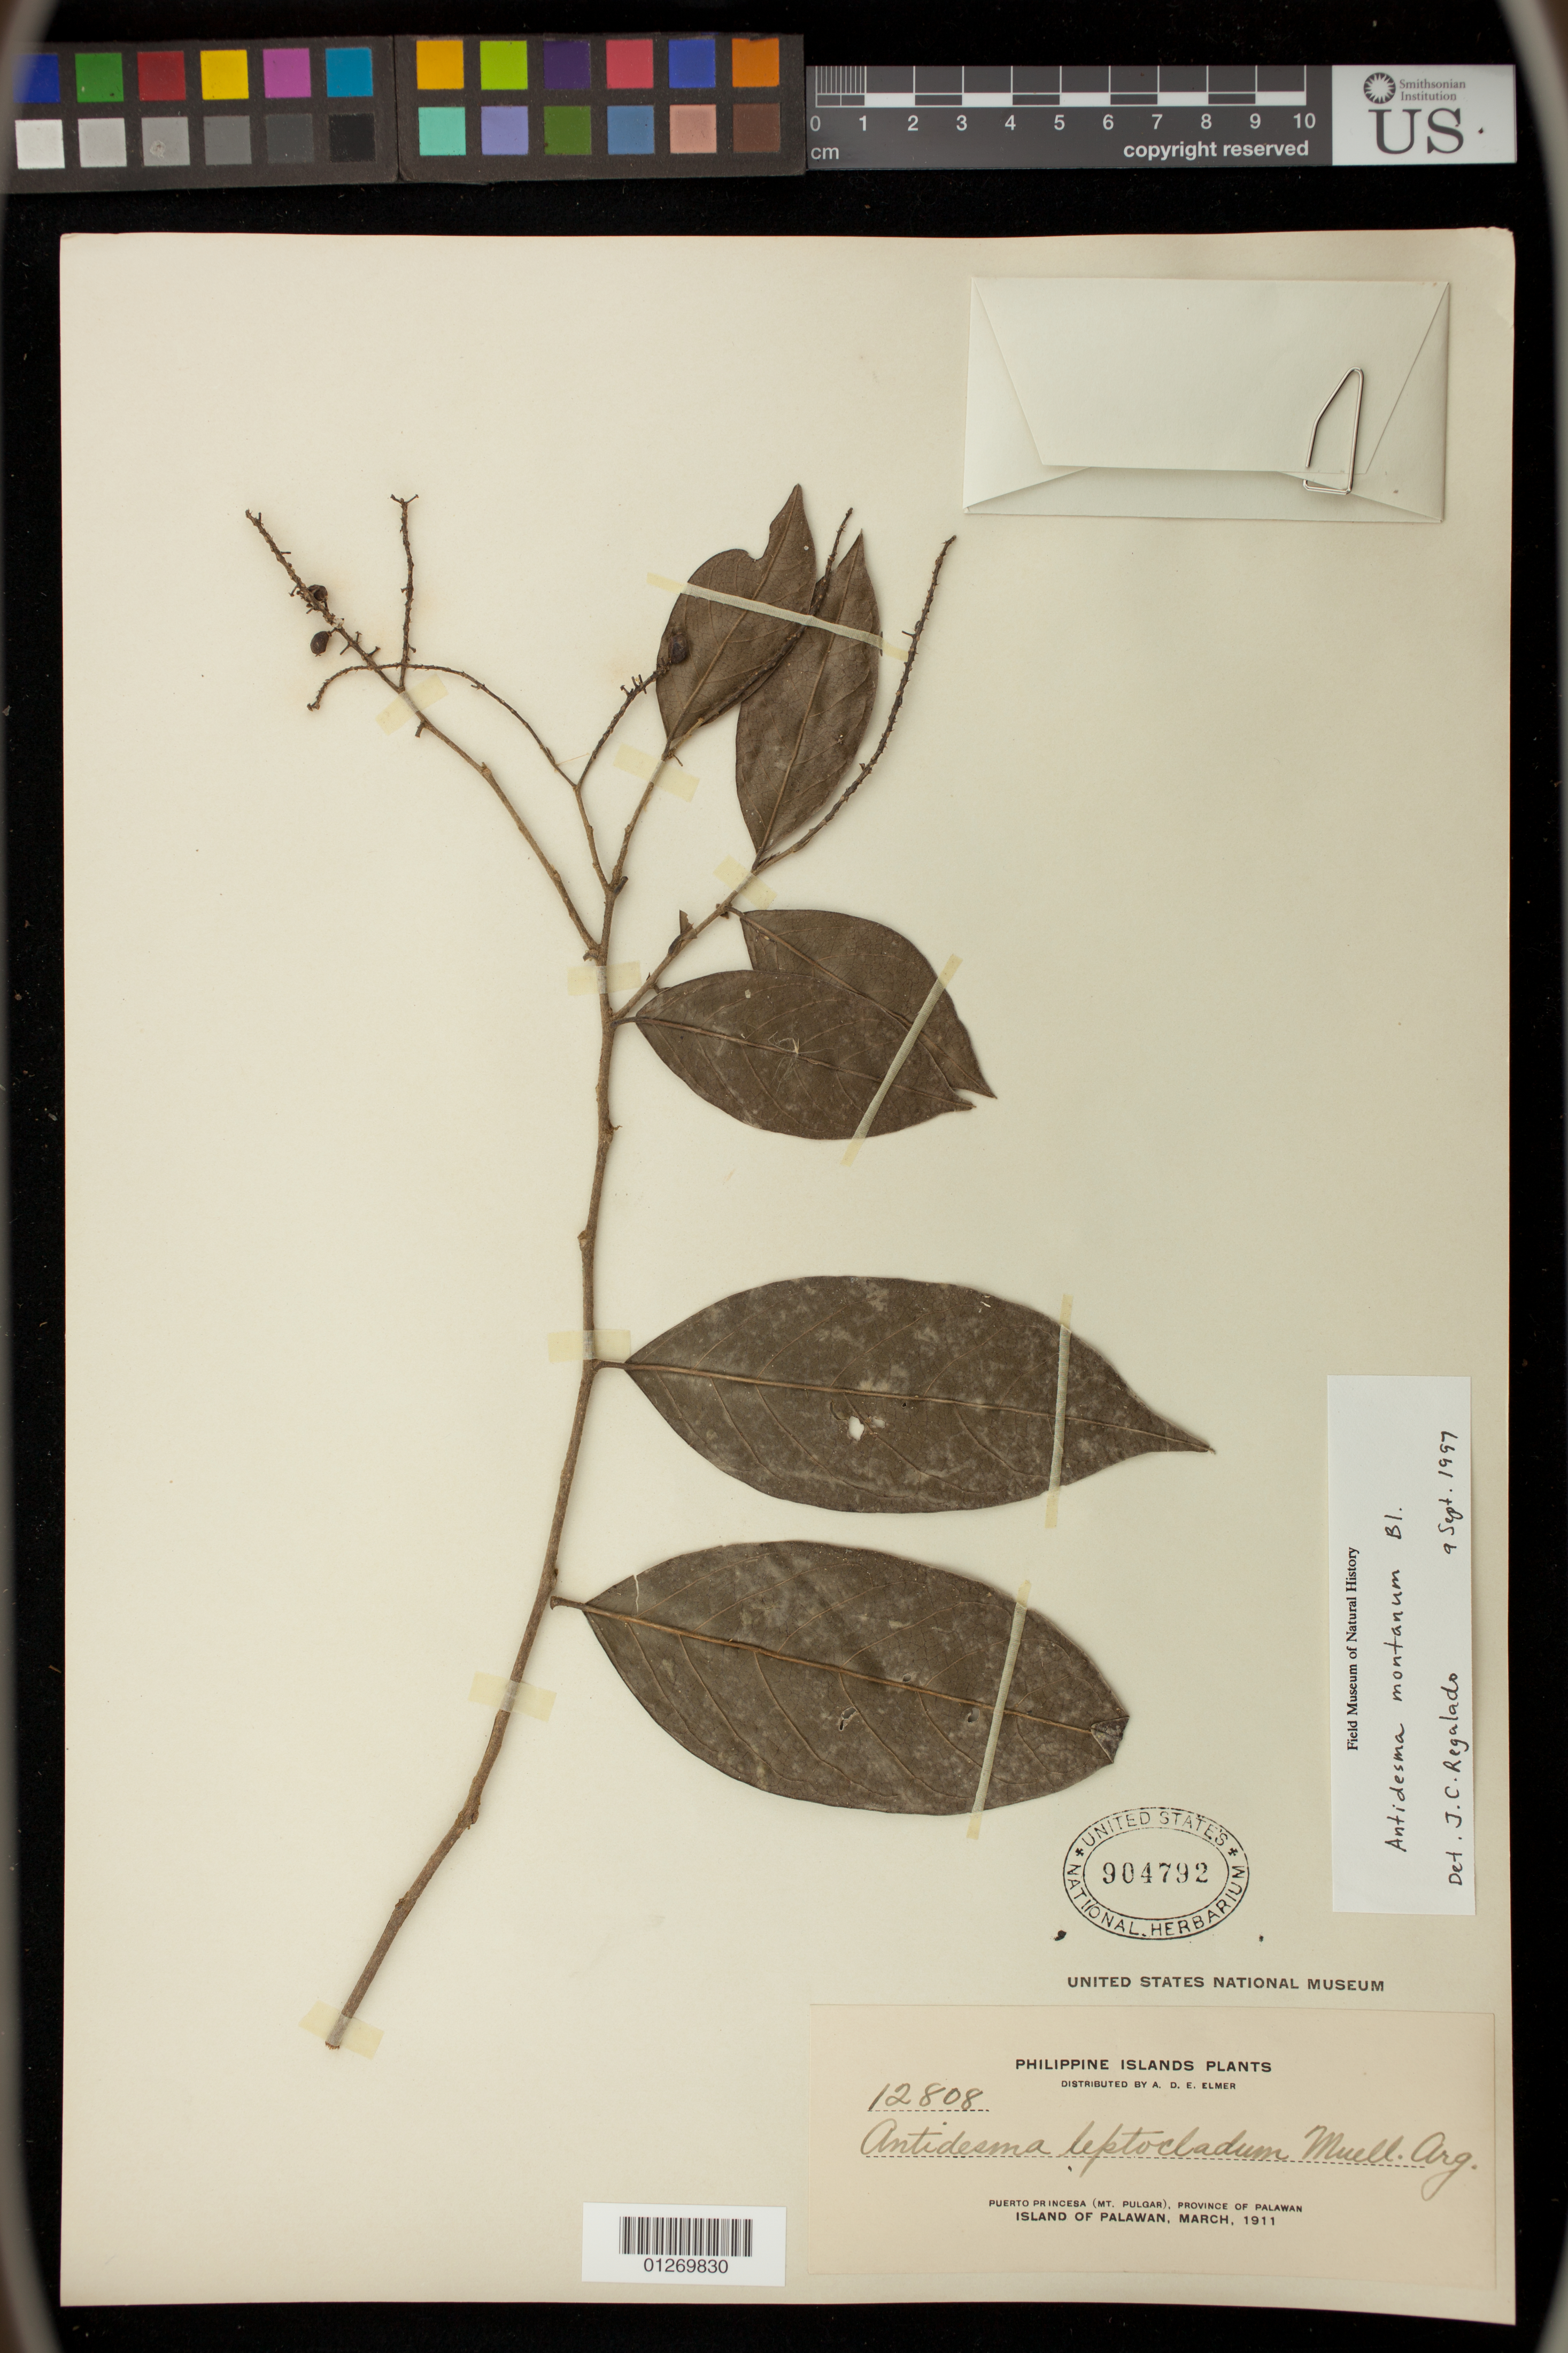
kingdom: Plantae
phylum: Tracheophyta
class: Magnoliopsida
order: Malpighiales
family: Phyllanthaceae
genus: Antidesma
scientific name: Antidesma montanum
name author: Blume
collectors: A. D. E. Elmer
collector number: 12808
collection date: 1911-03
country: Philippines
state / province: Mimaropa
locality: Puerto Princesa (Mt. Pulgar), Province of Palawan, Island of Palawan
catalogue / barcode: US 904792